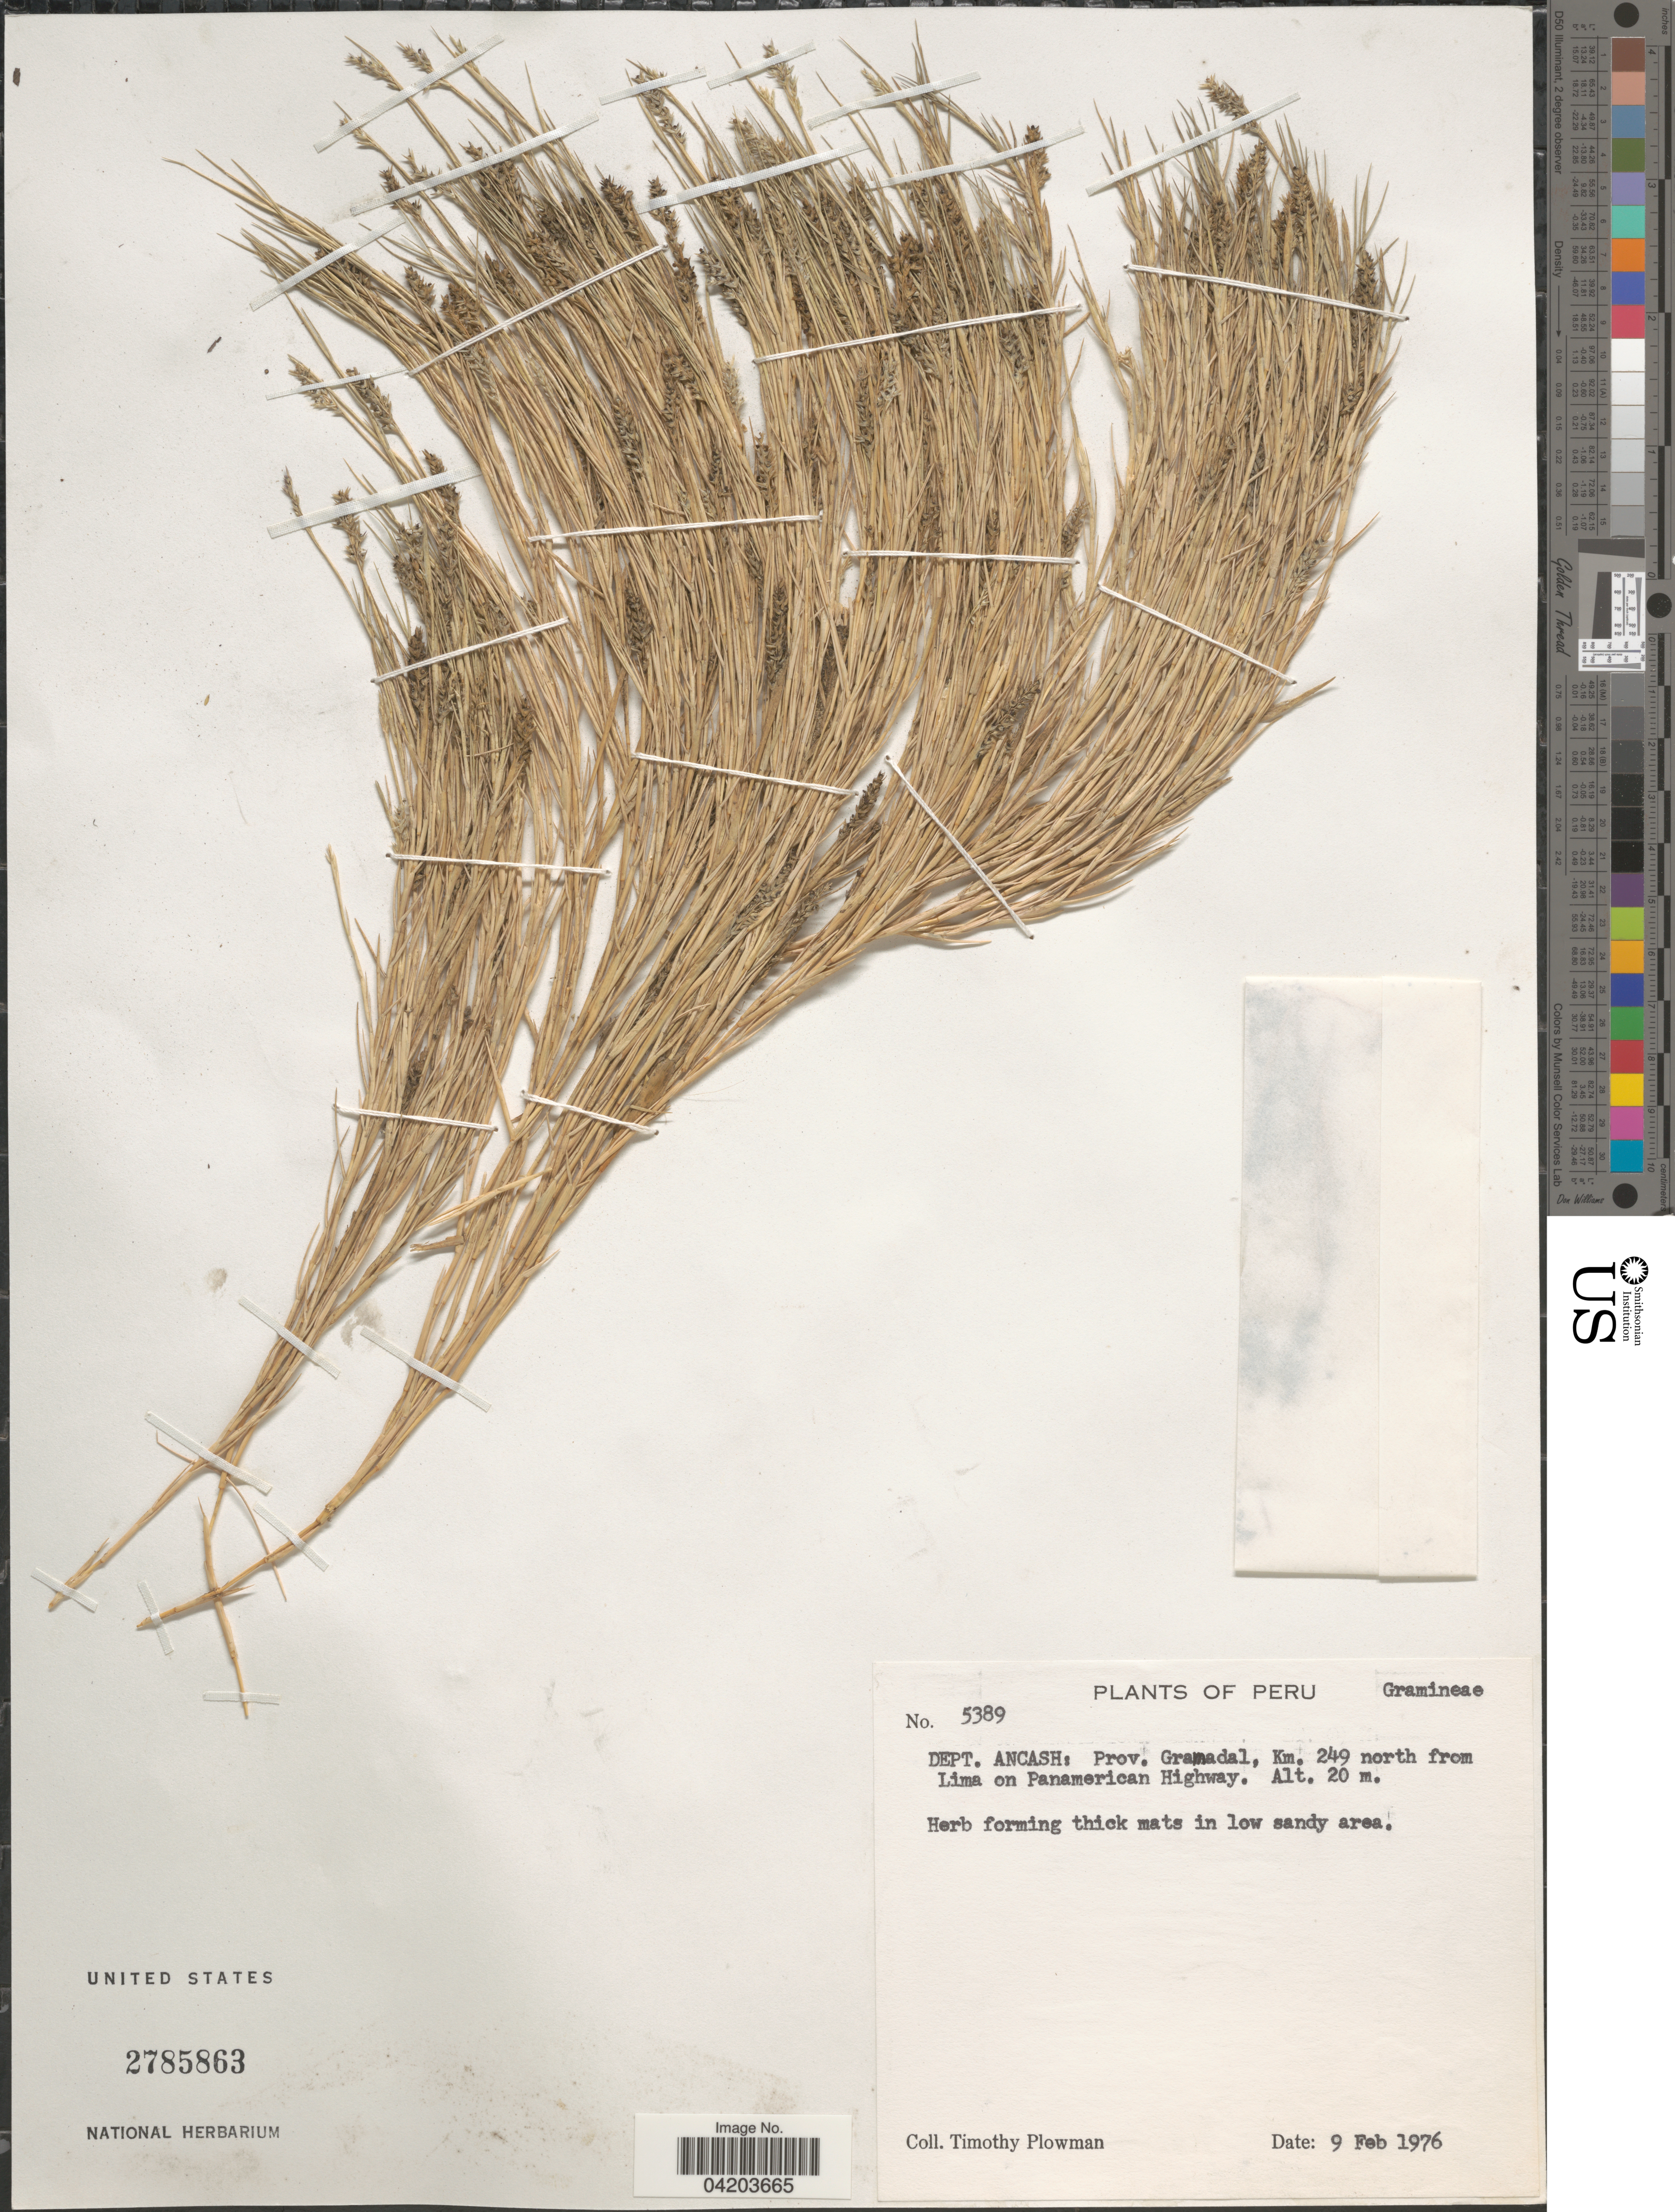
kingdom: Plantae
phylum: Tracheophyta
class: Liliopsida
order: Poales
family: Poaceae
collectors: T. Plowman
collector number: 5389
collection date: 1976-02-09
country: Peru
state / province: Ancash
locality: Dept. Ancash; Prov. Gramadal, Km. 249 north from Lima on Panamerican Highway.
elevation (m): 20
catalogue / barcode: US 2785863